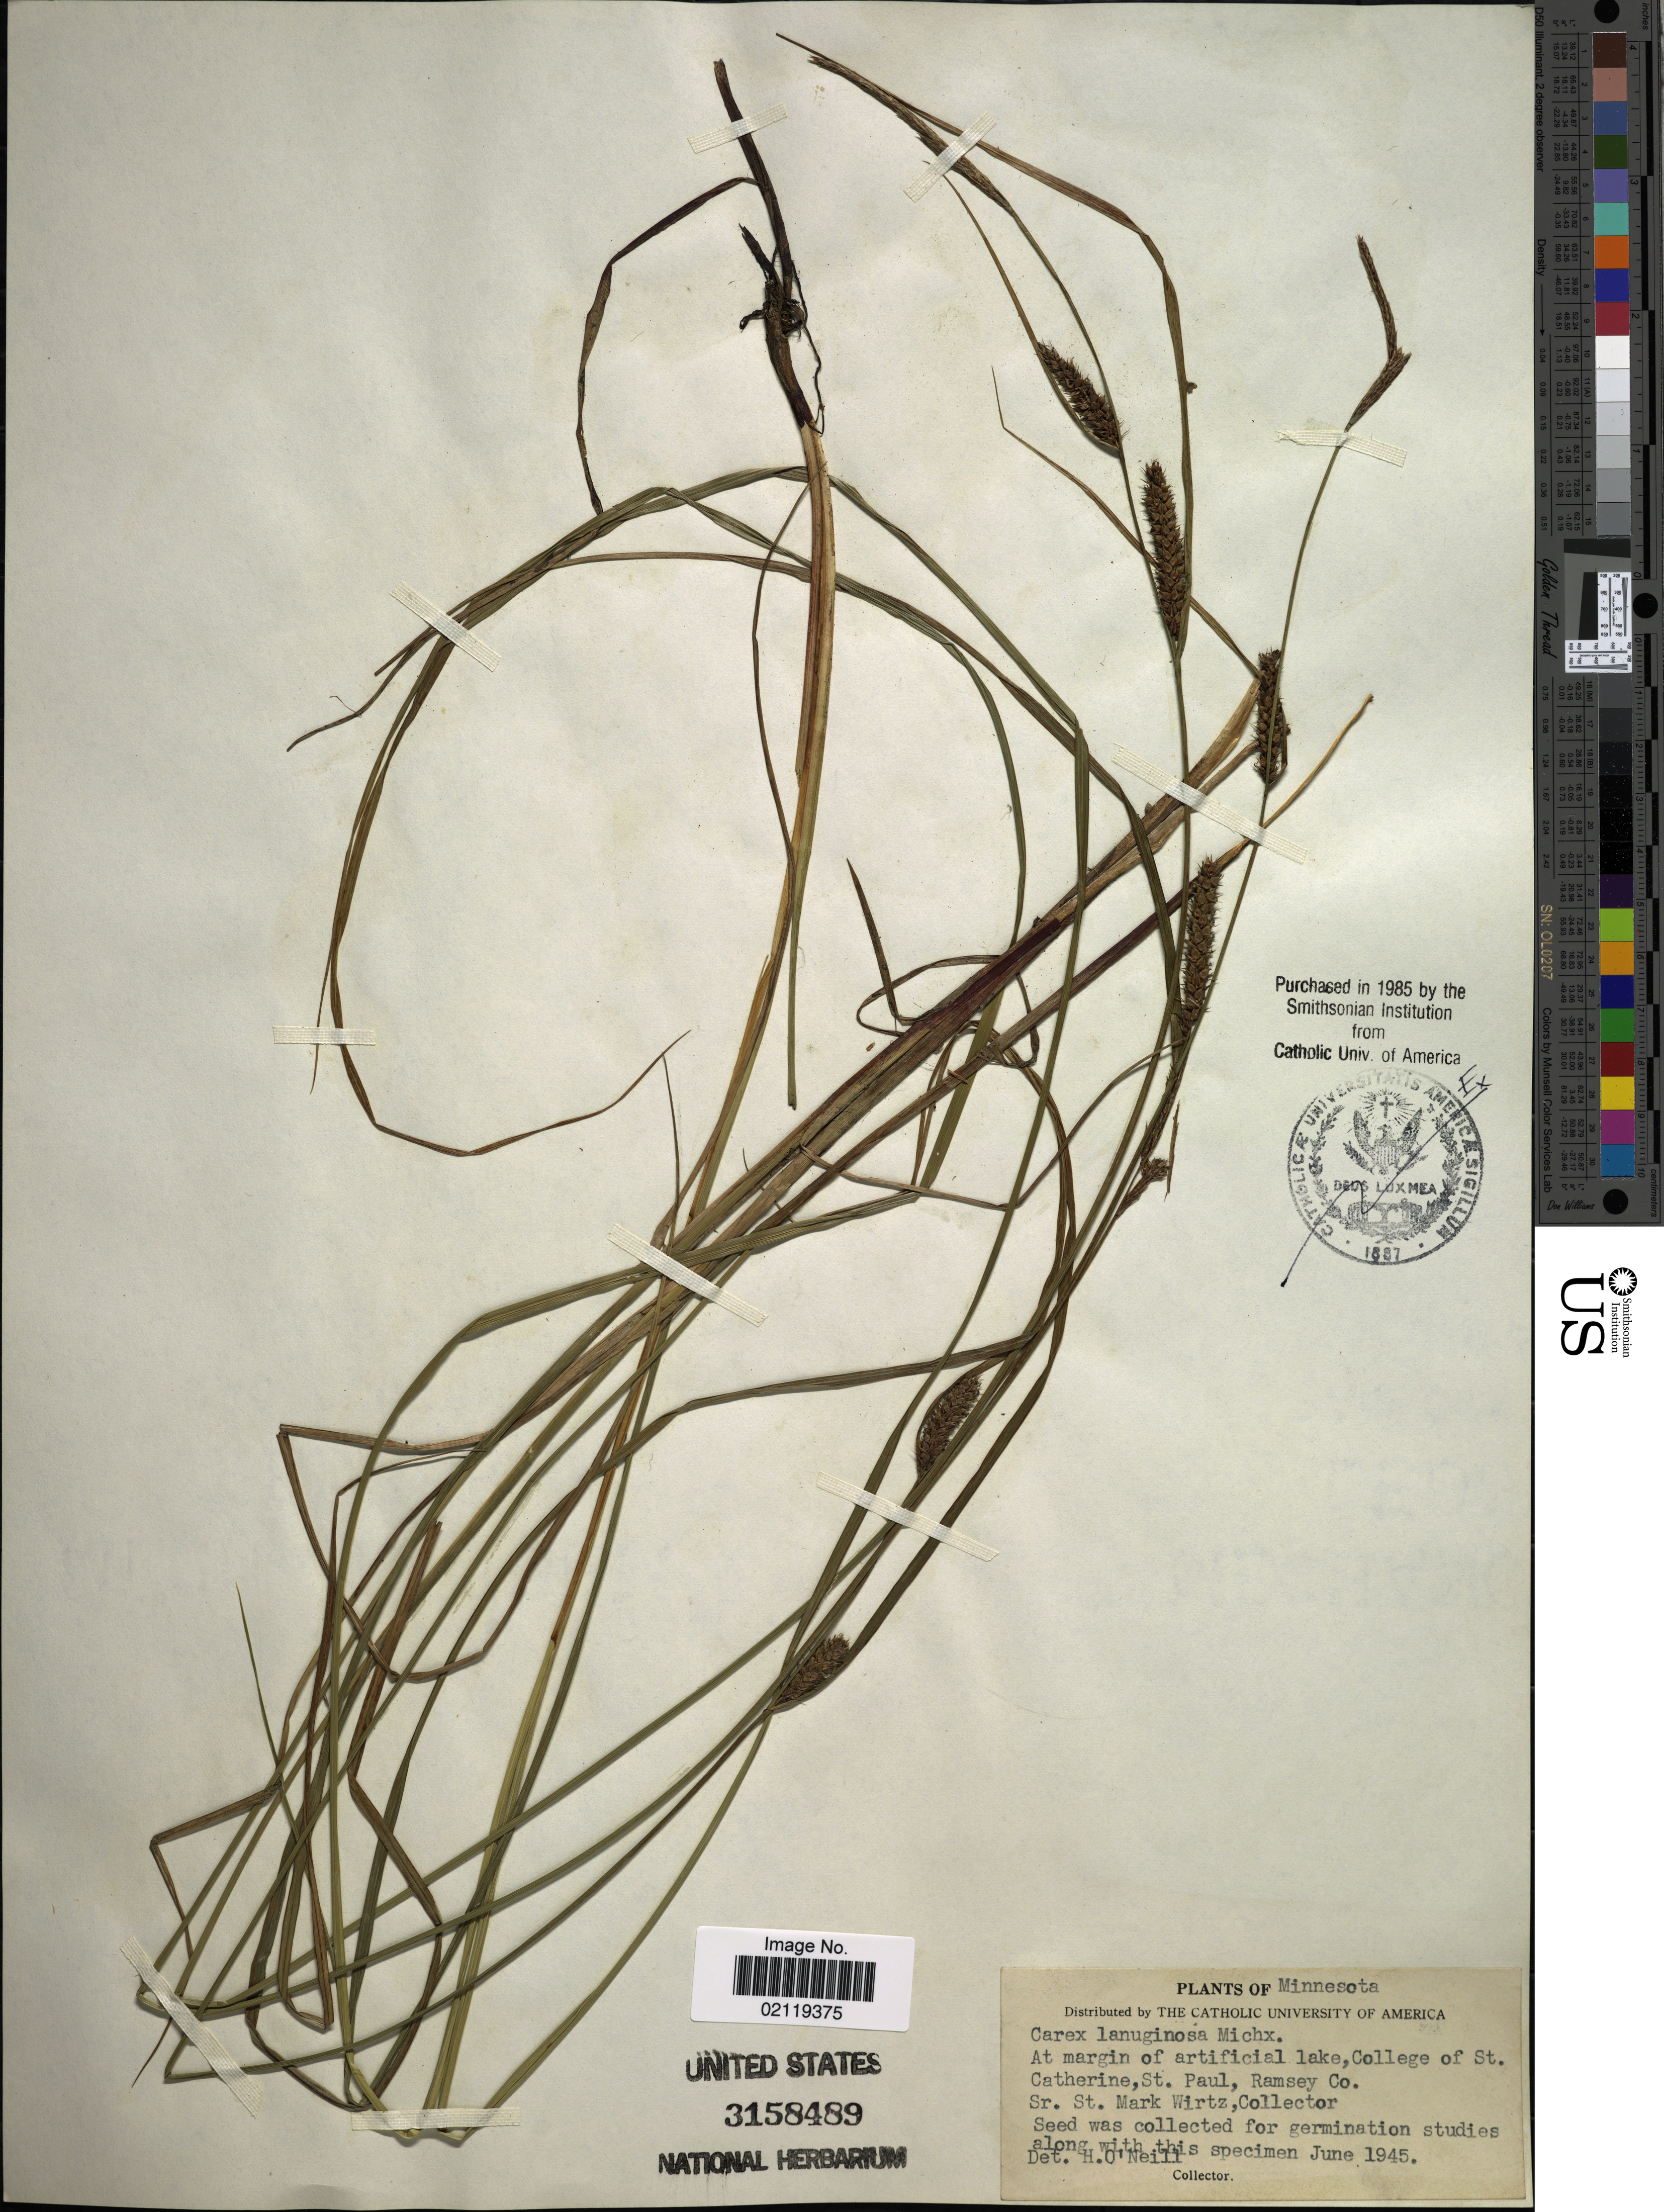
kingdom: Plantae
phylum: Tracheophyta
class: Liliopsida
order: Poales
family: Cyperaceae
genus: Carex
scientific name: Carex pellita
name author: Muhl. ex Willd.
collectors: S. Wirtz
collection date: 1945-06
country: United States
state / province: Minnesota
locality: At margin of artificial lake, College of St. Catherine, St. Paul, Ramsey Co.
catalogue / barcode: US 3158489